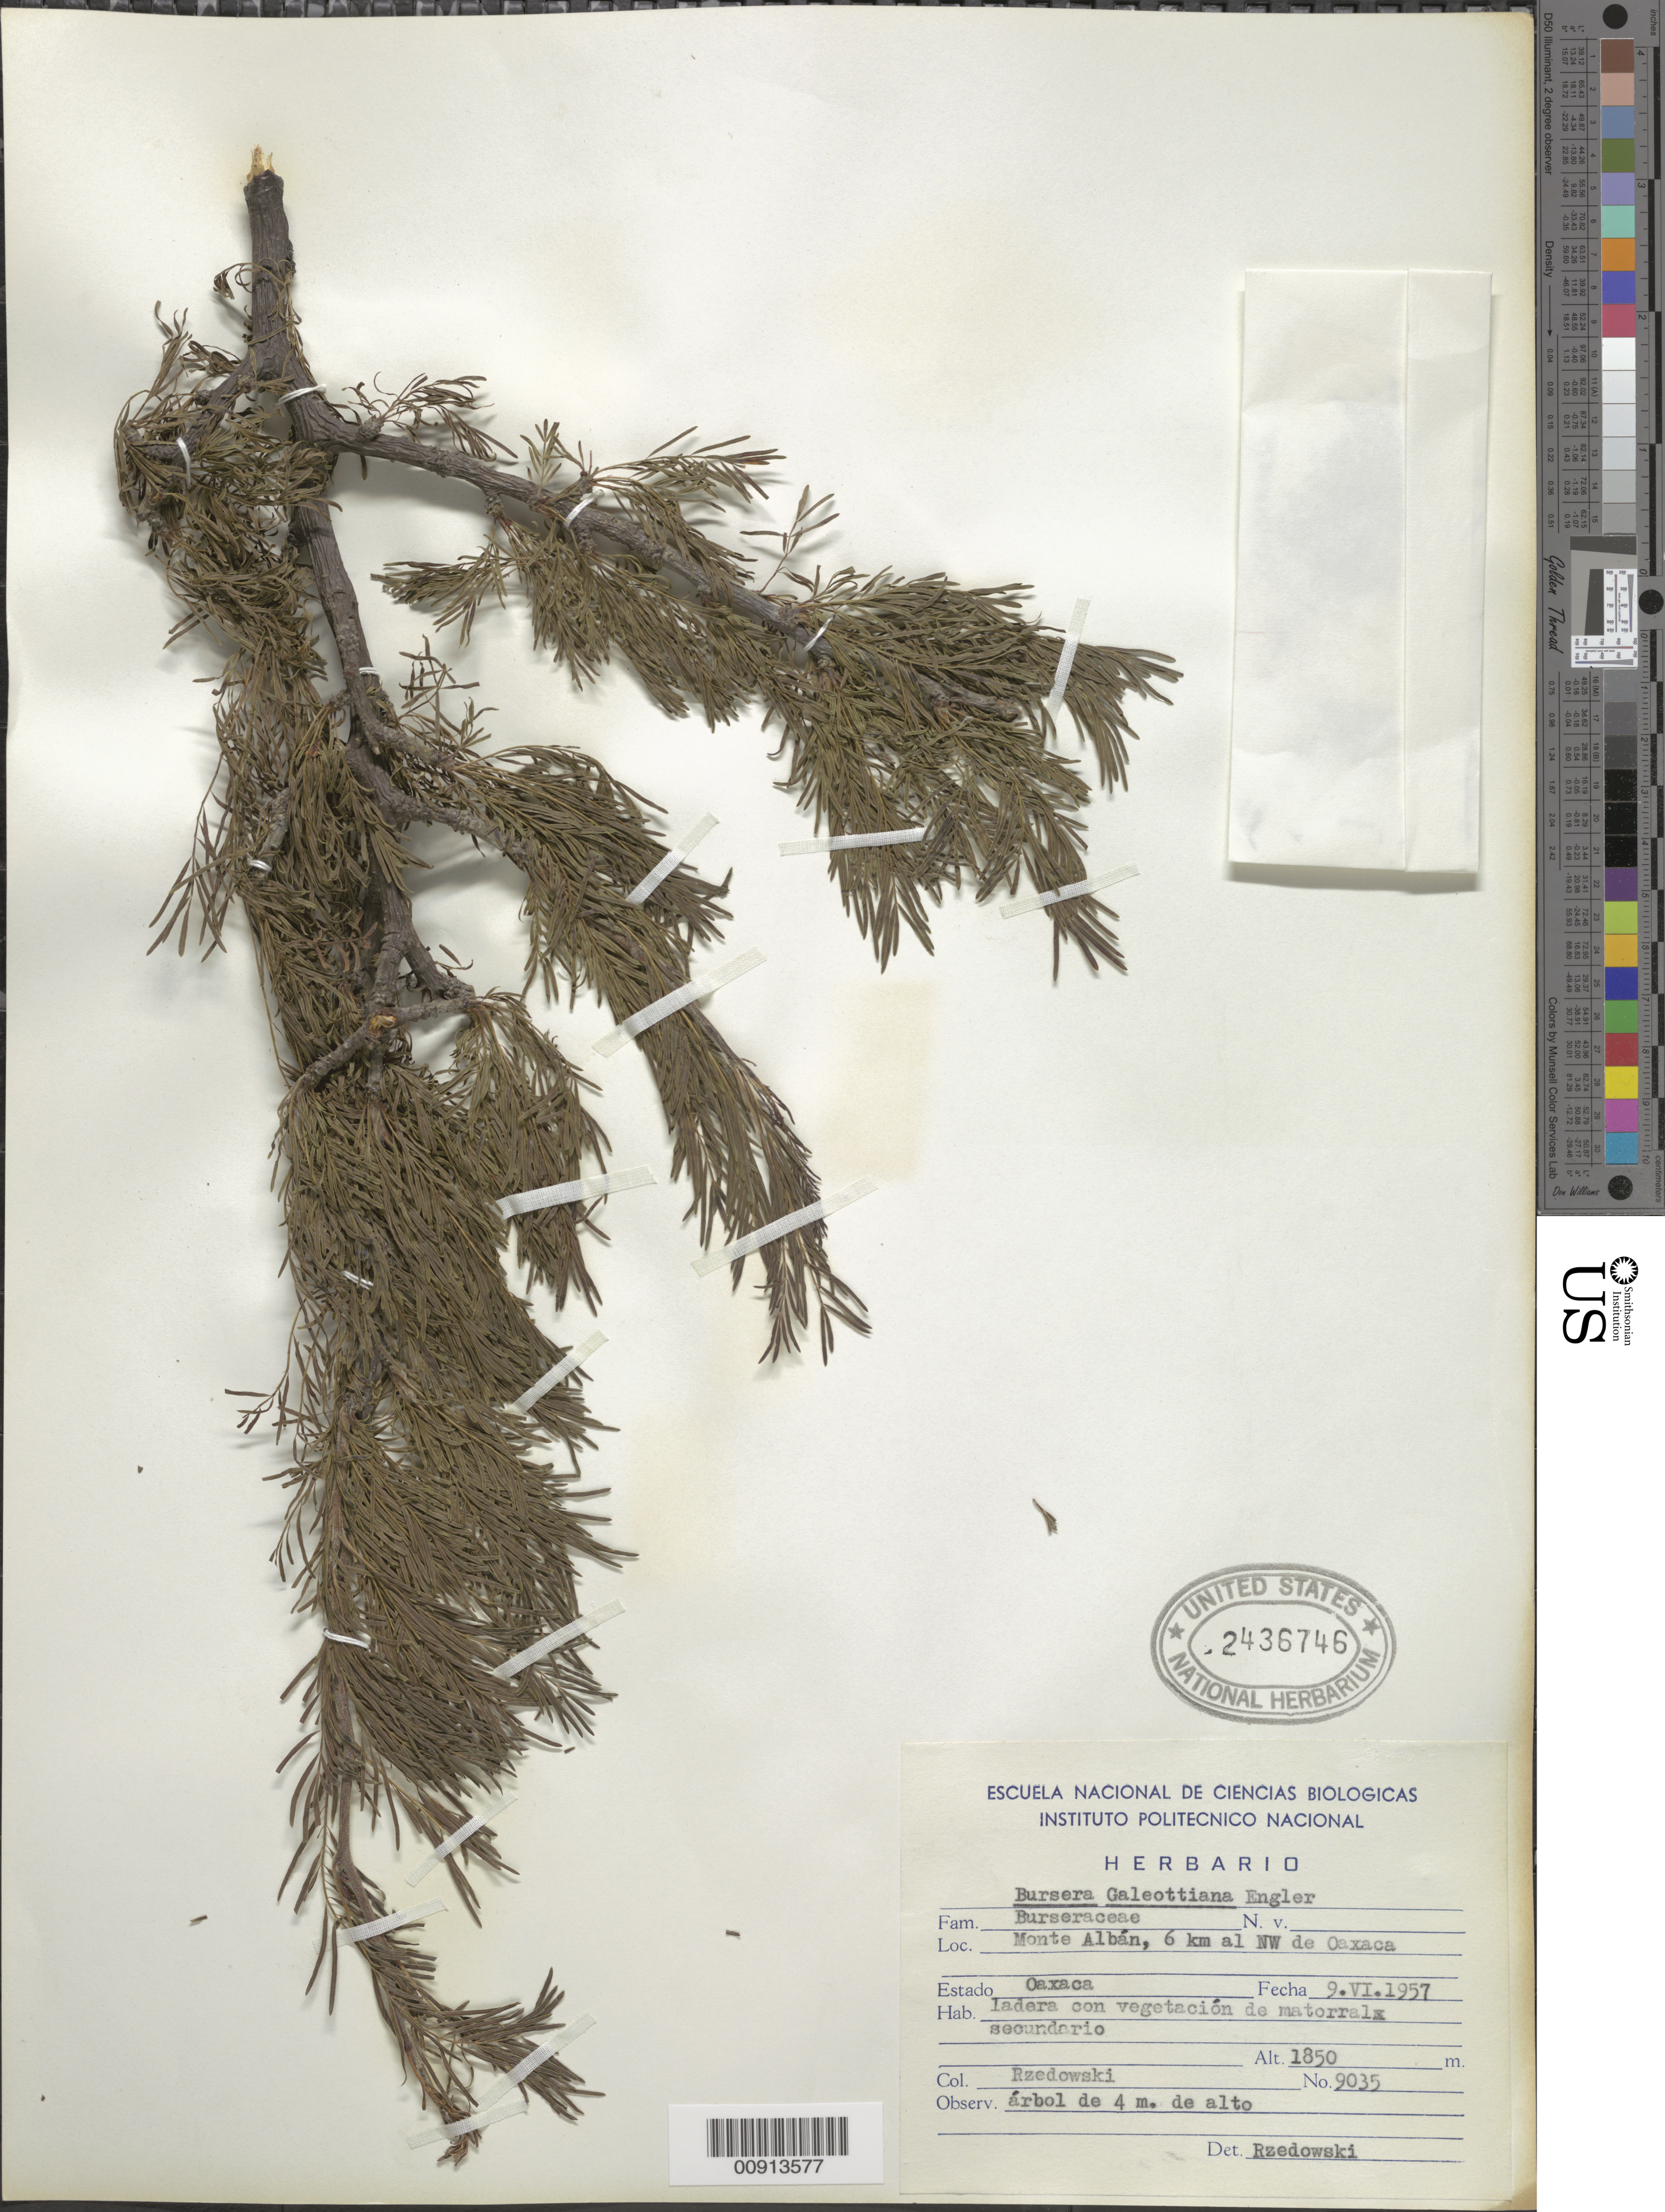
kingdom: Plantae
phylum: Tracheophyta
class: Magnoliopsida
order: Sapindales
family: Burseraceae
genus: Bursera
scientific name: Bursera galeottiana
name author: Engl.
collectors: J. Rzedowski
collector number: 9035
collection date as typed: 09 Jun 1957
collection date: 1957-06-09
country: Mexico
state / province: Oaxaca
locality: Monte Albán, 6 km. al NW de Oaxaca, Estado Oaxaca.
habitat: Ladera con vegetación de matorral secundario.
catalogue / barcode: US 2436746